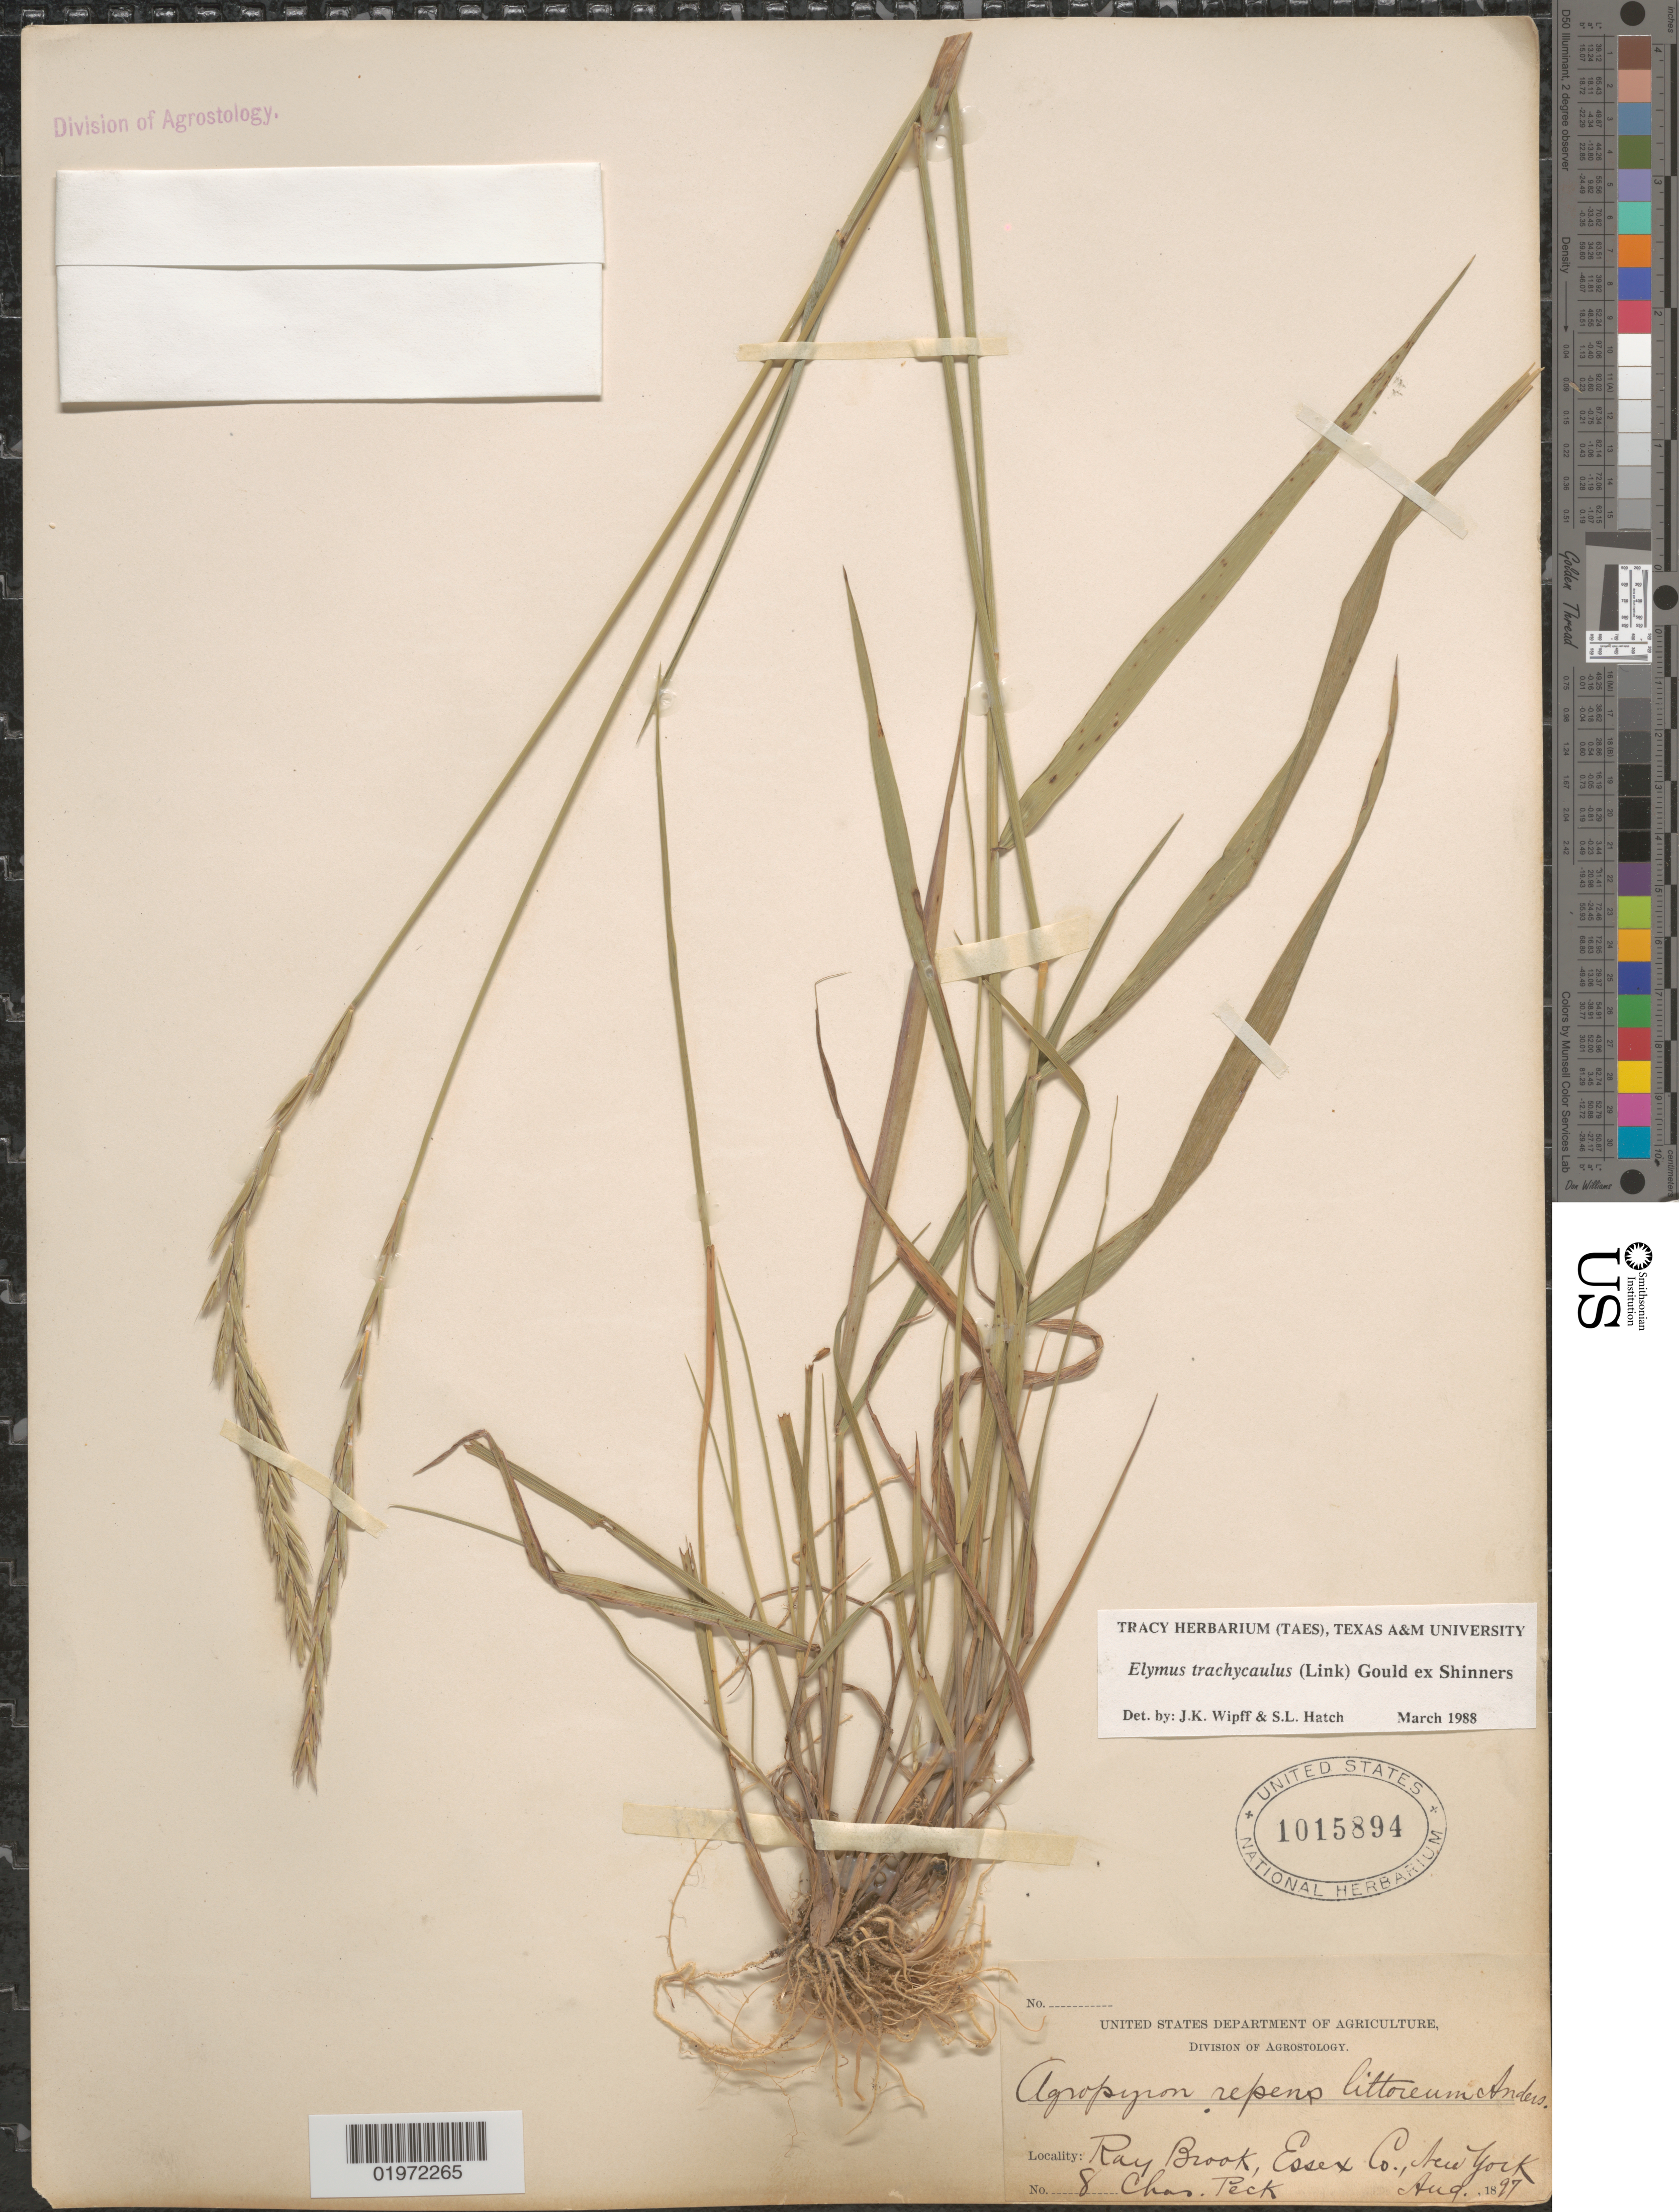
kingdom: Plantae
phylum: Tracheophyta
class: Liliopsida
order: Poales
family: Poaceae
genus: Elymus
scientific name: Elymus trachycaulus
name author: (Link) Gould ex Shinners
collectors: C. H. Peck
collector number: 8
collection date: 1897-08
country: United States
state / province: New York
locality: Ray Brook, Essex Co.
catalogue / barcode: US 1015894